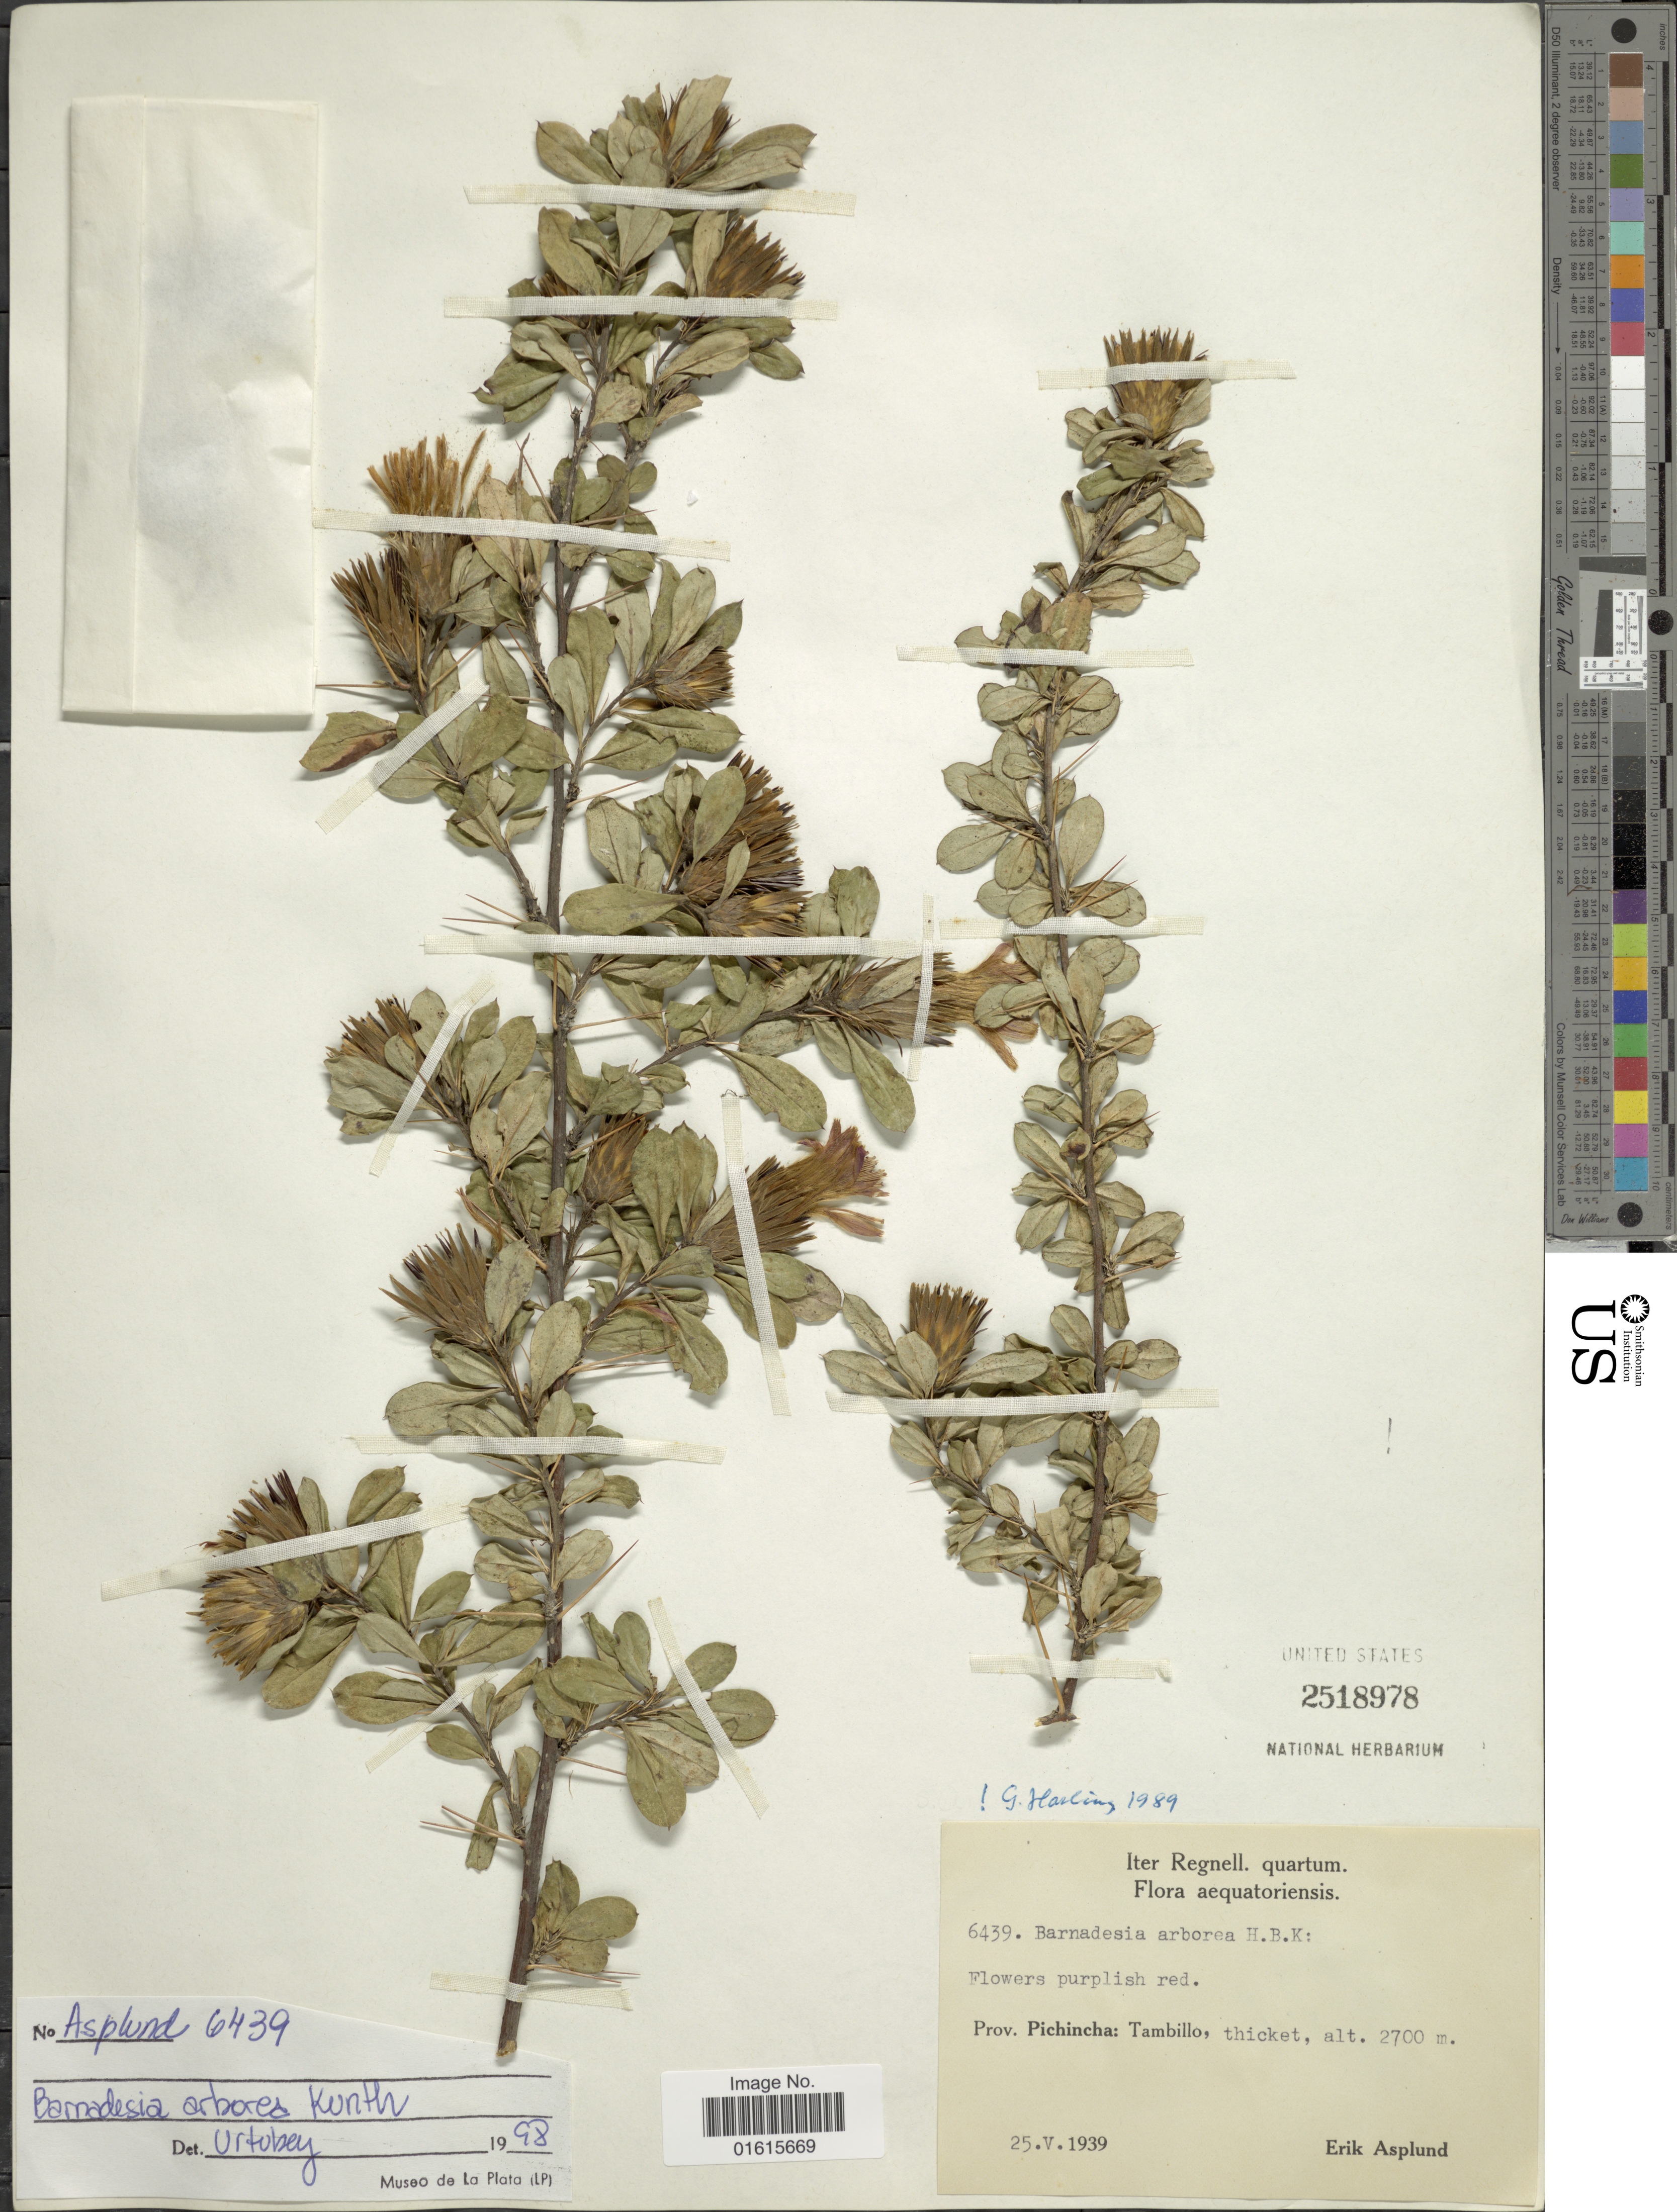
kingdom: Plantae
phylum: Tracheophyta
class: Magnoliopsida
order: Asterales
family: Asteraceae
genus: Barnadesia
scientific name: Barnadesia arborea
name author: Kunth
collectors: E. Asplund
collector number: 6439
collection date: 1939-05-25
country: Ecuador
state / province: Pichincha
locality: Tambillo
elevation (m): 2700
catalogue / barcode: US 2518978